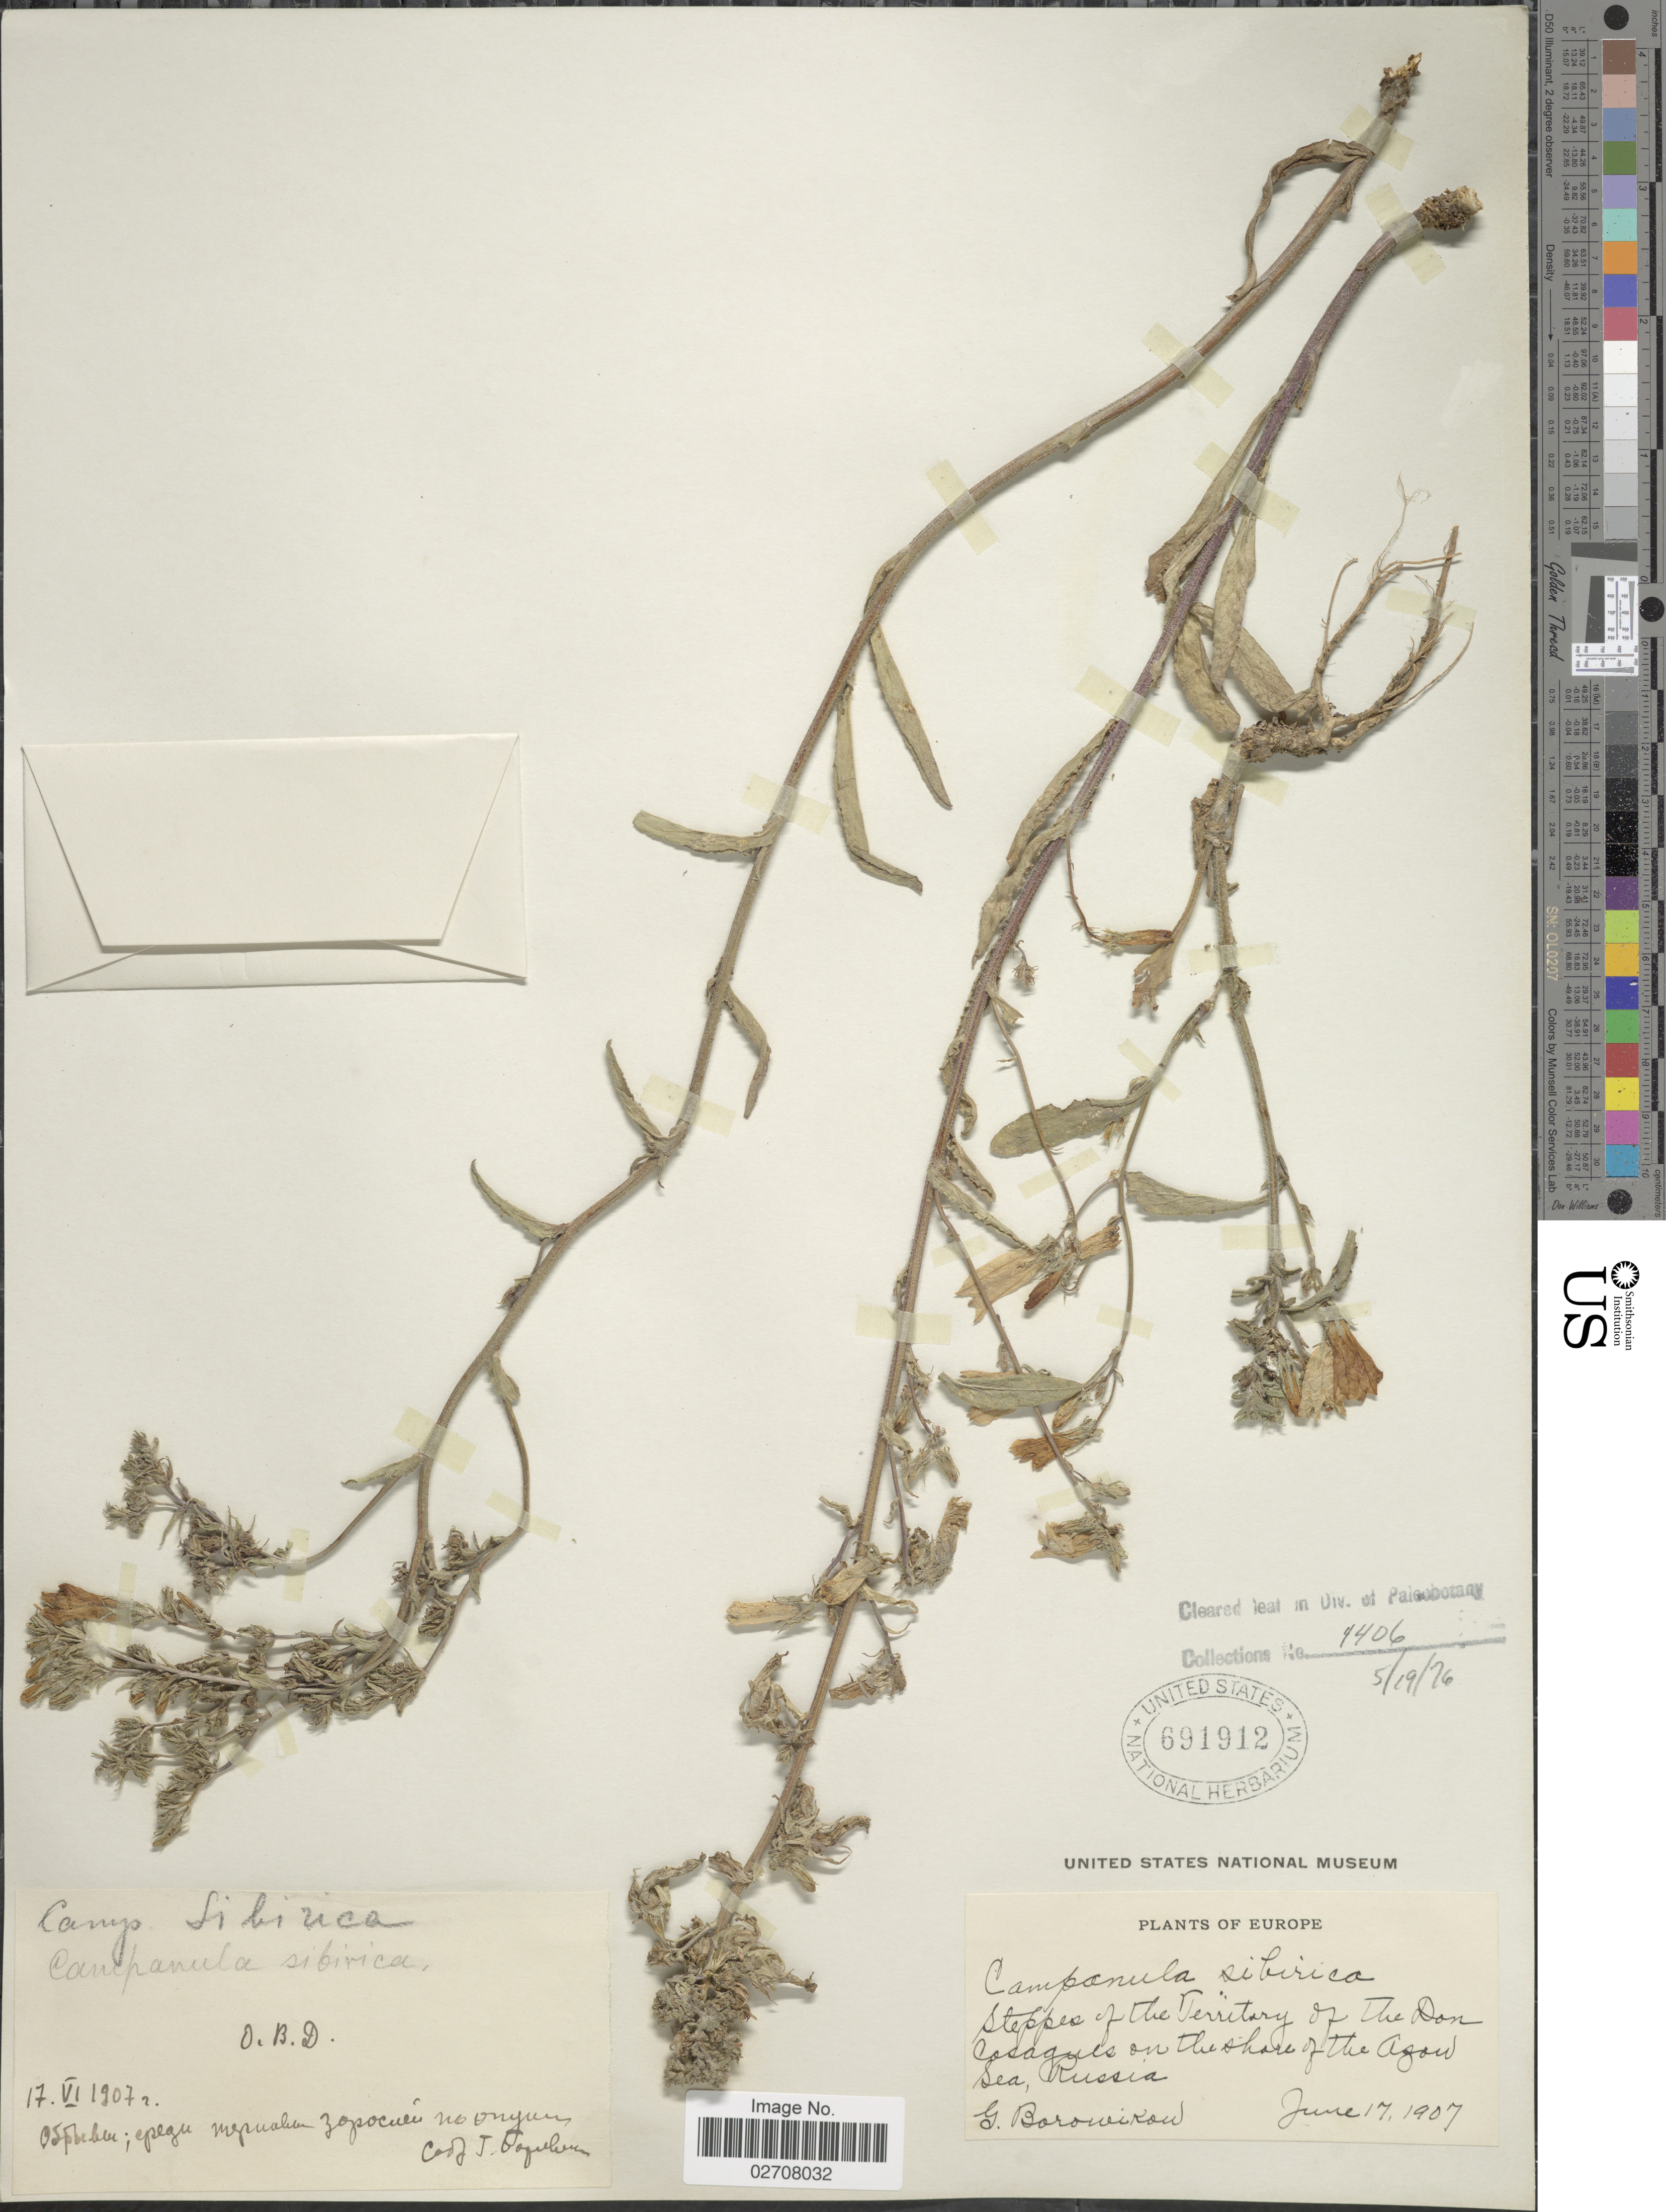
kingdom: Plantae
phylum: Tracheophyta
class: Magnoliopsida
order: Asterales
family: Campanulaceae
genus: Campanula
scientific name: Campanula sibirica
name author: L.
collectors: G. Borowikow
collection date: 1907-06-17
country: Russian Federation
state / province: Rostov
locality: Steppes of the Territory of the Don Cosagues on the shore of the Azow Sea.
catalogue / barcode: US 691912